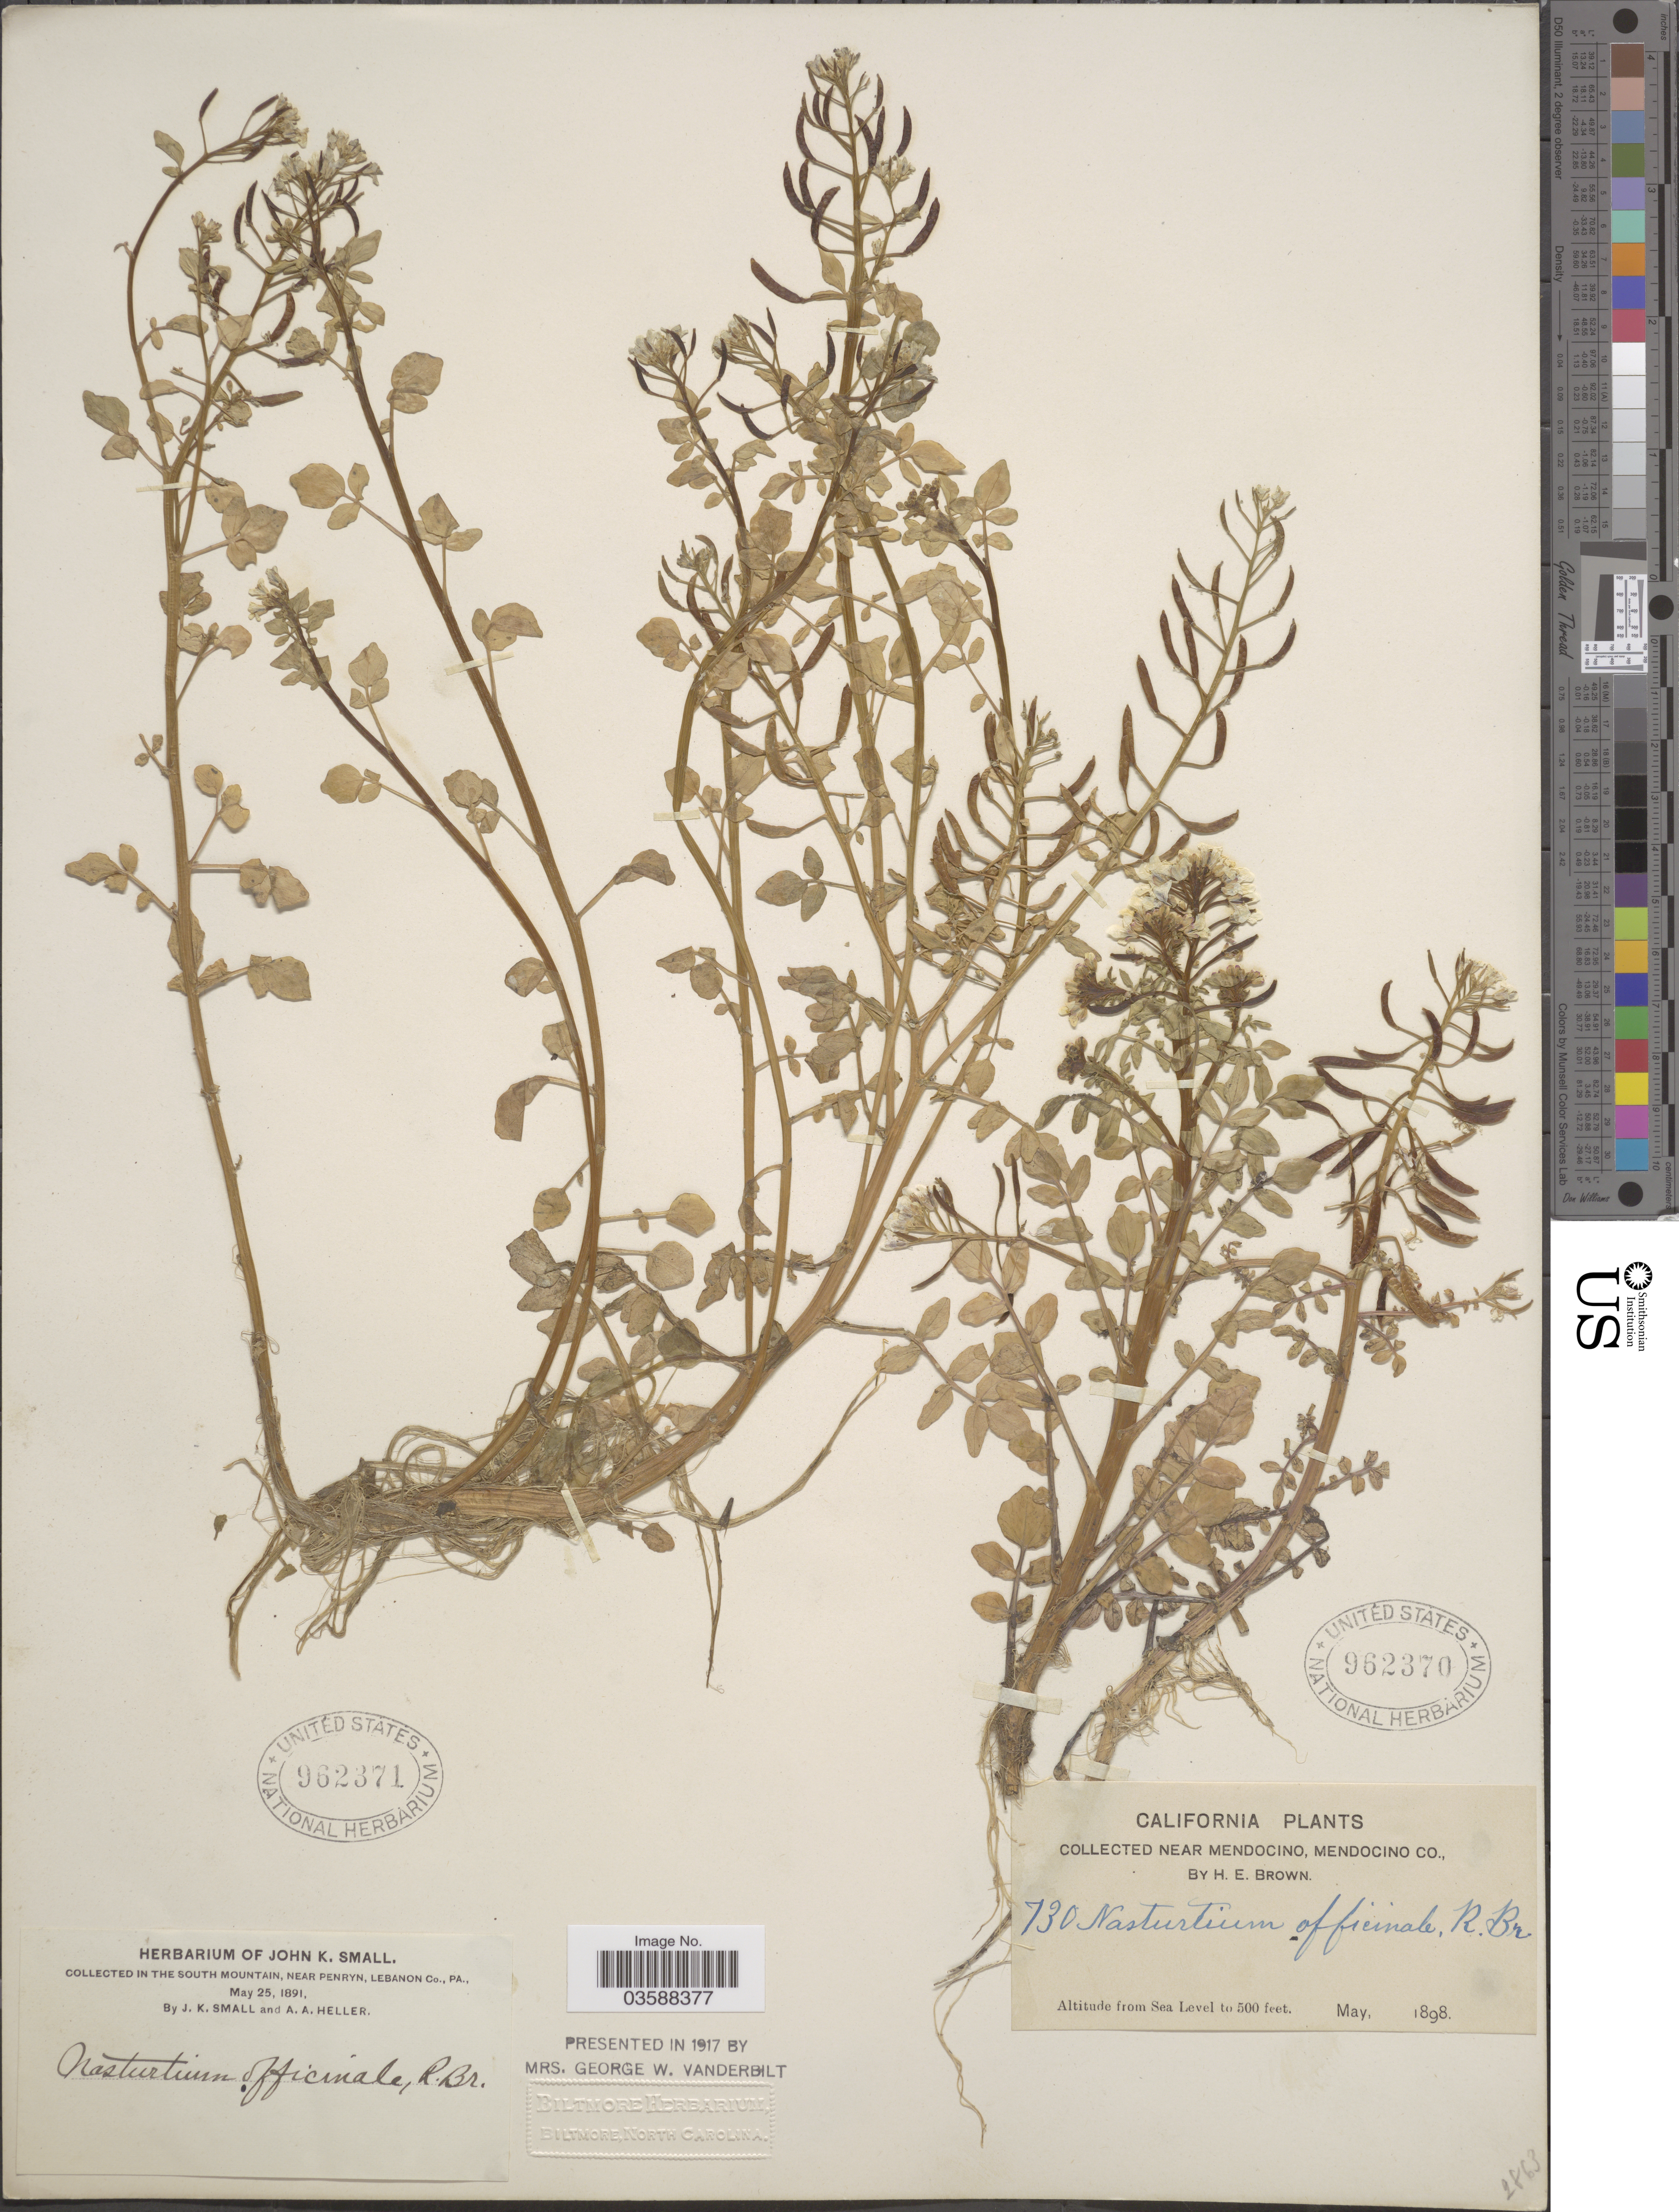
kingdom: Plantae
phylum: Tracheophyta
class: Magnoliopsida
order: Brassicales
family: Brassicaceae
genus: Nasturtium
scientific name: Nasturtium officinale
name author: R. Br.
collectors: H. E. Brown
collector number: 730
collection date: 1898-05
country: United States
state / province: California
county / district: Mendocino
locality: Near Mendocino, Mendocino Co.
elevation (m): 0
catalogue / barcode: US 962370-2